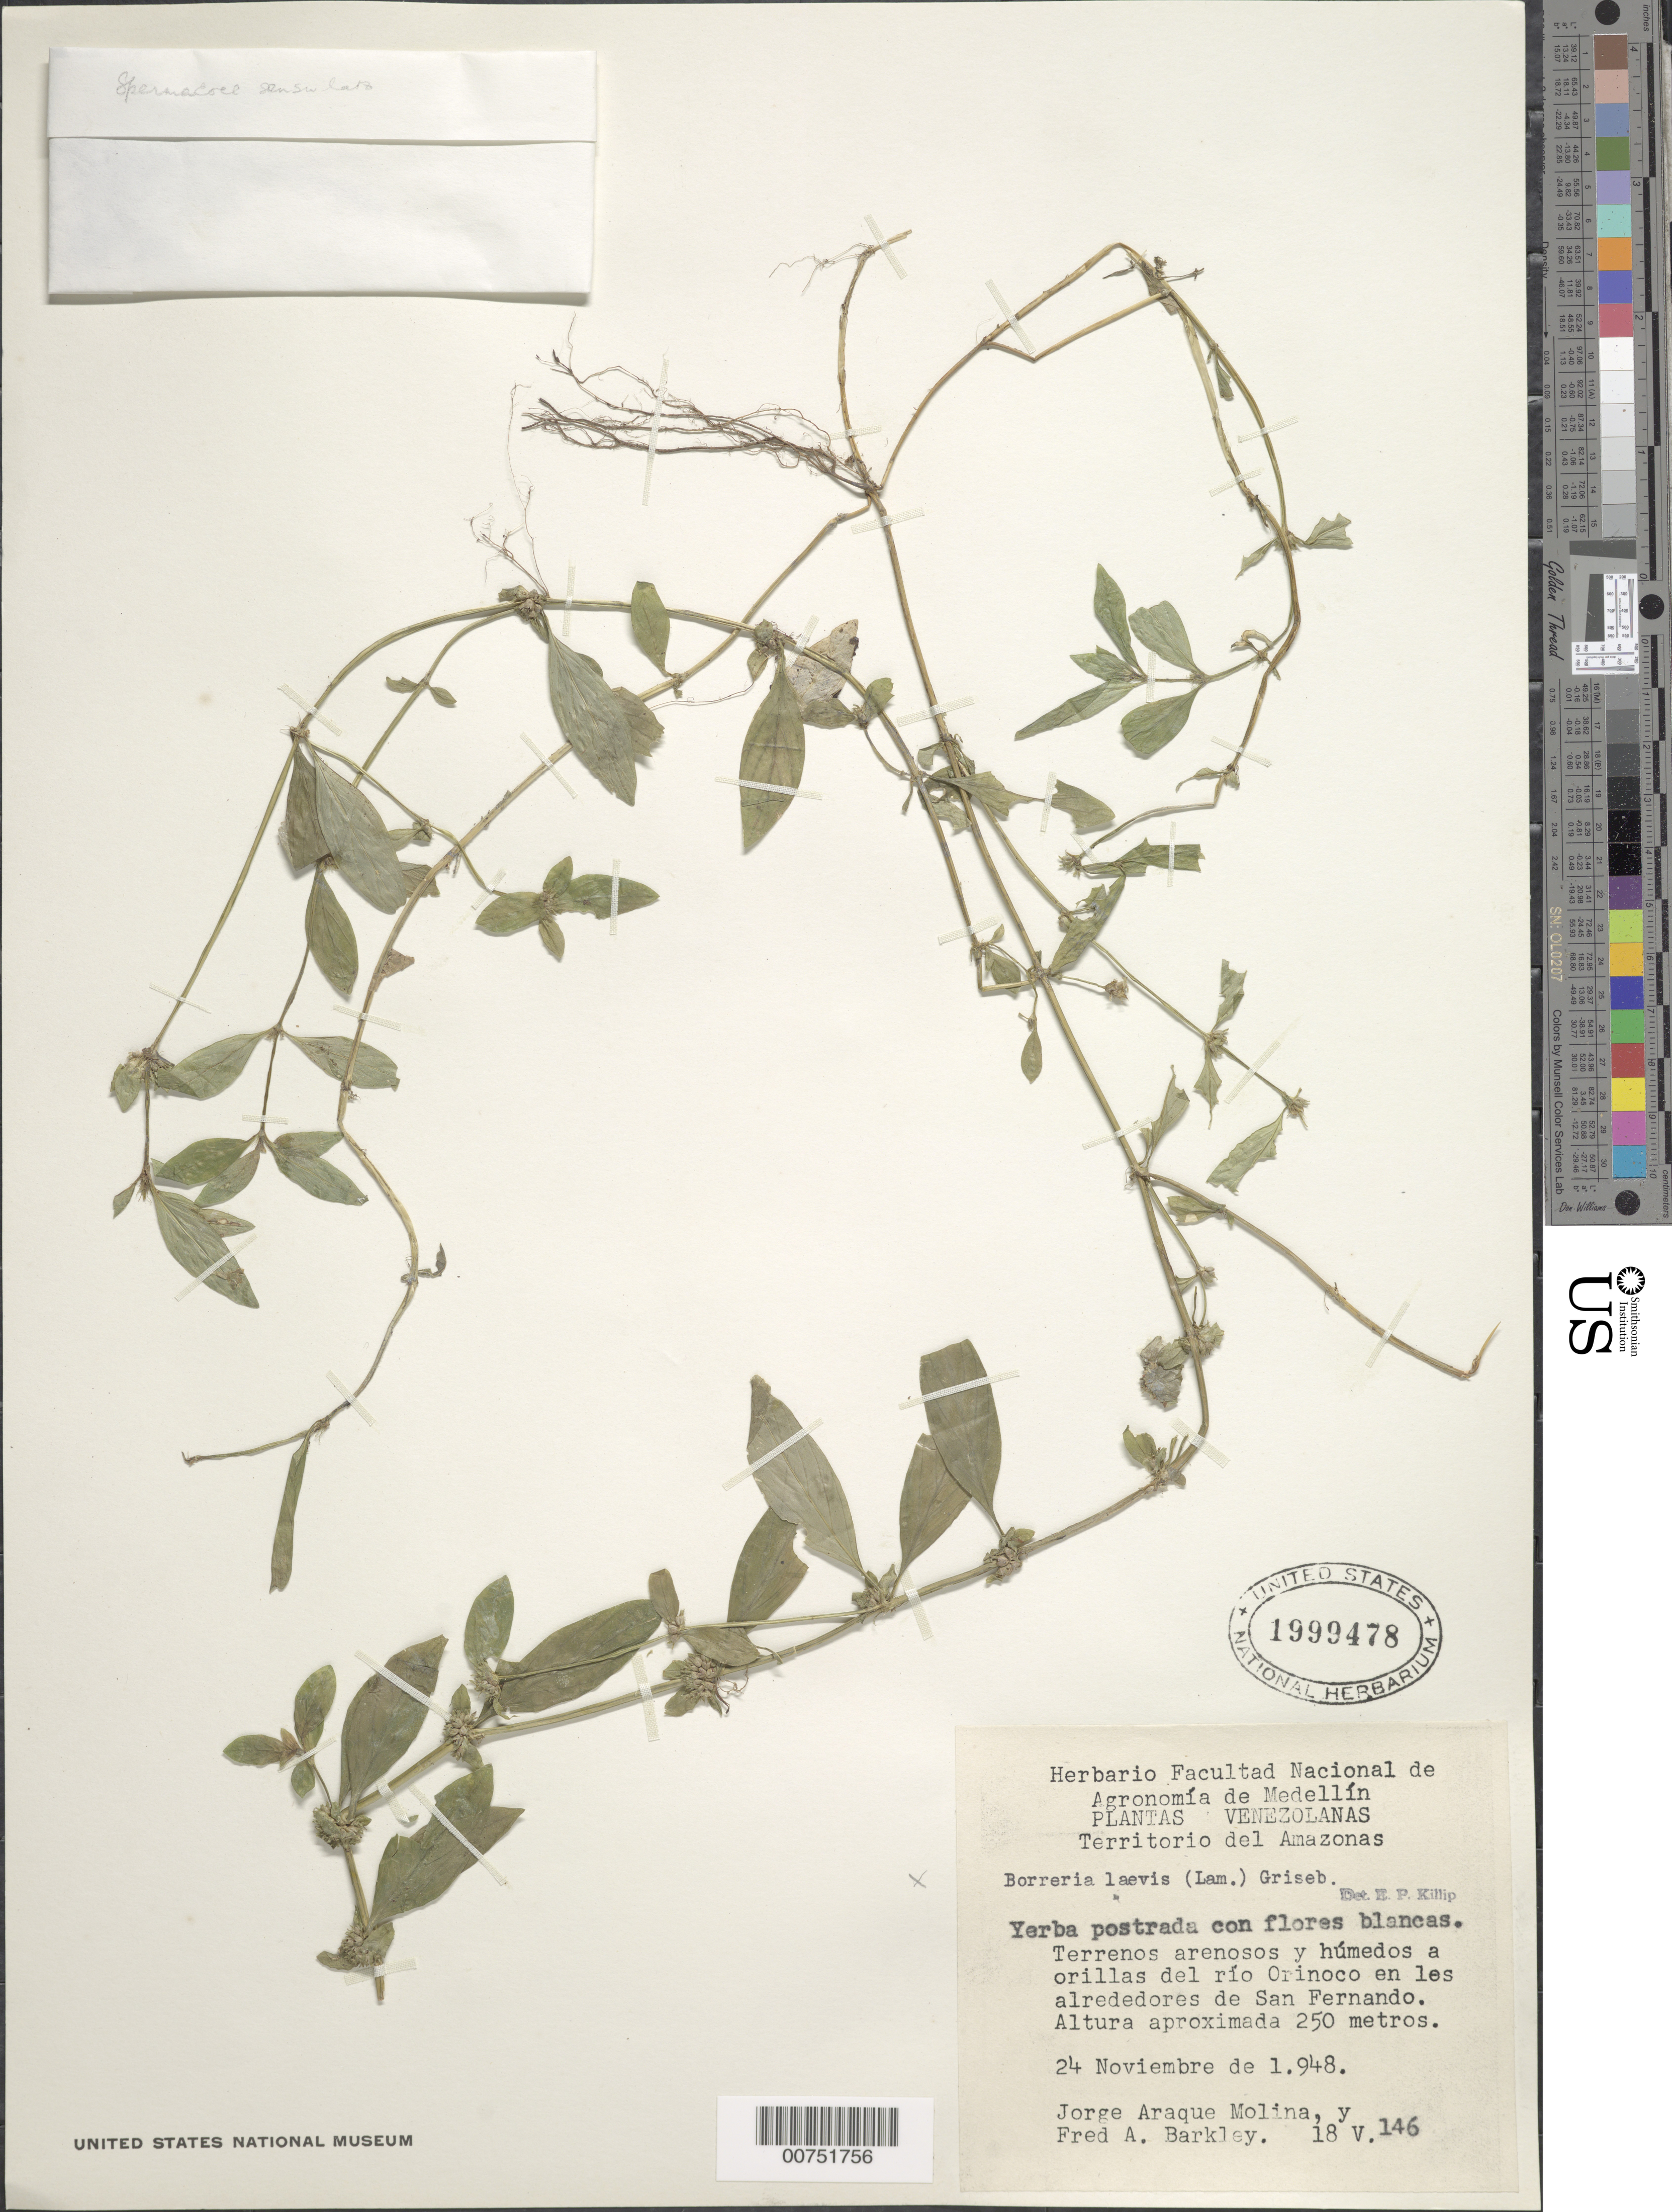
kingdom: Plantae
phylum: Tracheophyta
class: Magnoliopsida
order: Gentianales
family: Rubiaceae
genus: Borreria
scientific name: Borreria sp.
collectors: J. A. Molina & F. A. Barkley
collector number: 18v 146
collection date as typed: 24-Nov-48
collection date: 1948-11-24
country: Venezuela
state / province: Amazonas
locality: Río Orinoco en los alrededores de San Fernando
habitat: Terrenos arenosos y humedos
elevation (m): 250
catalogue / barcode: US 1999478